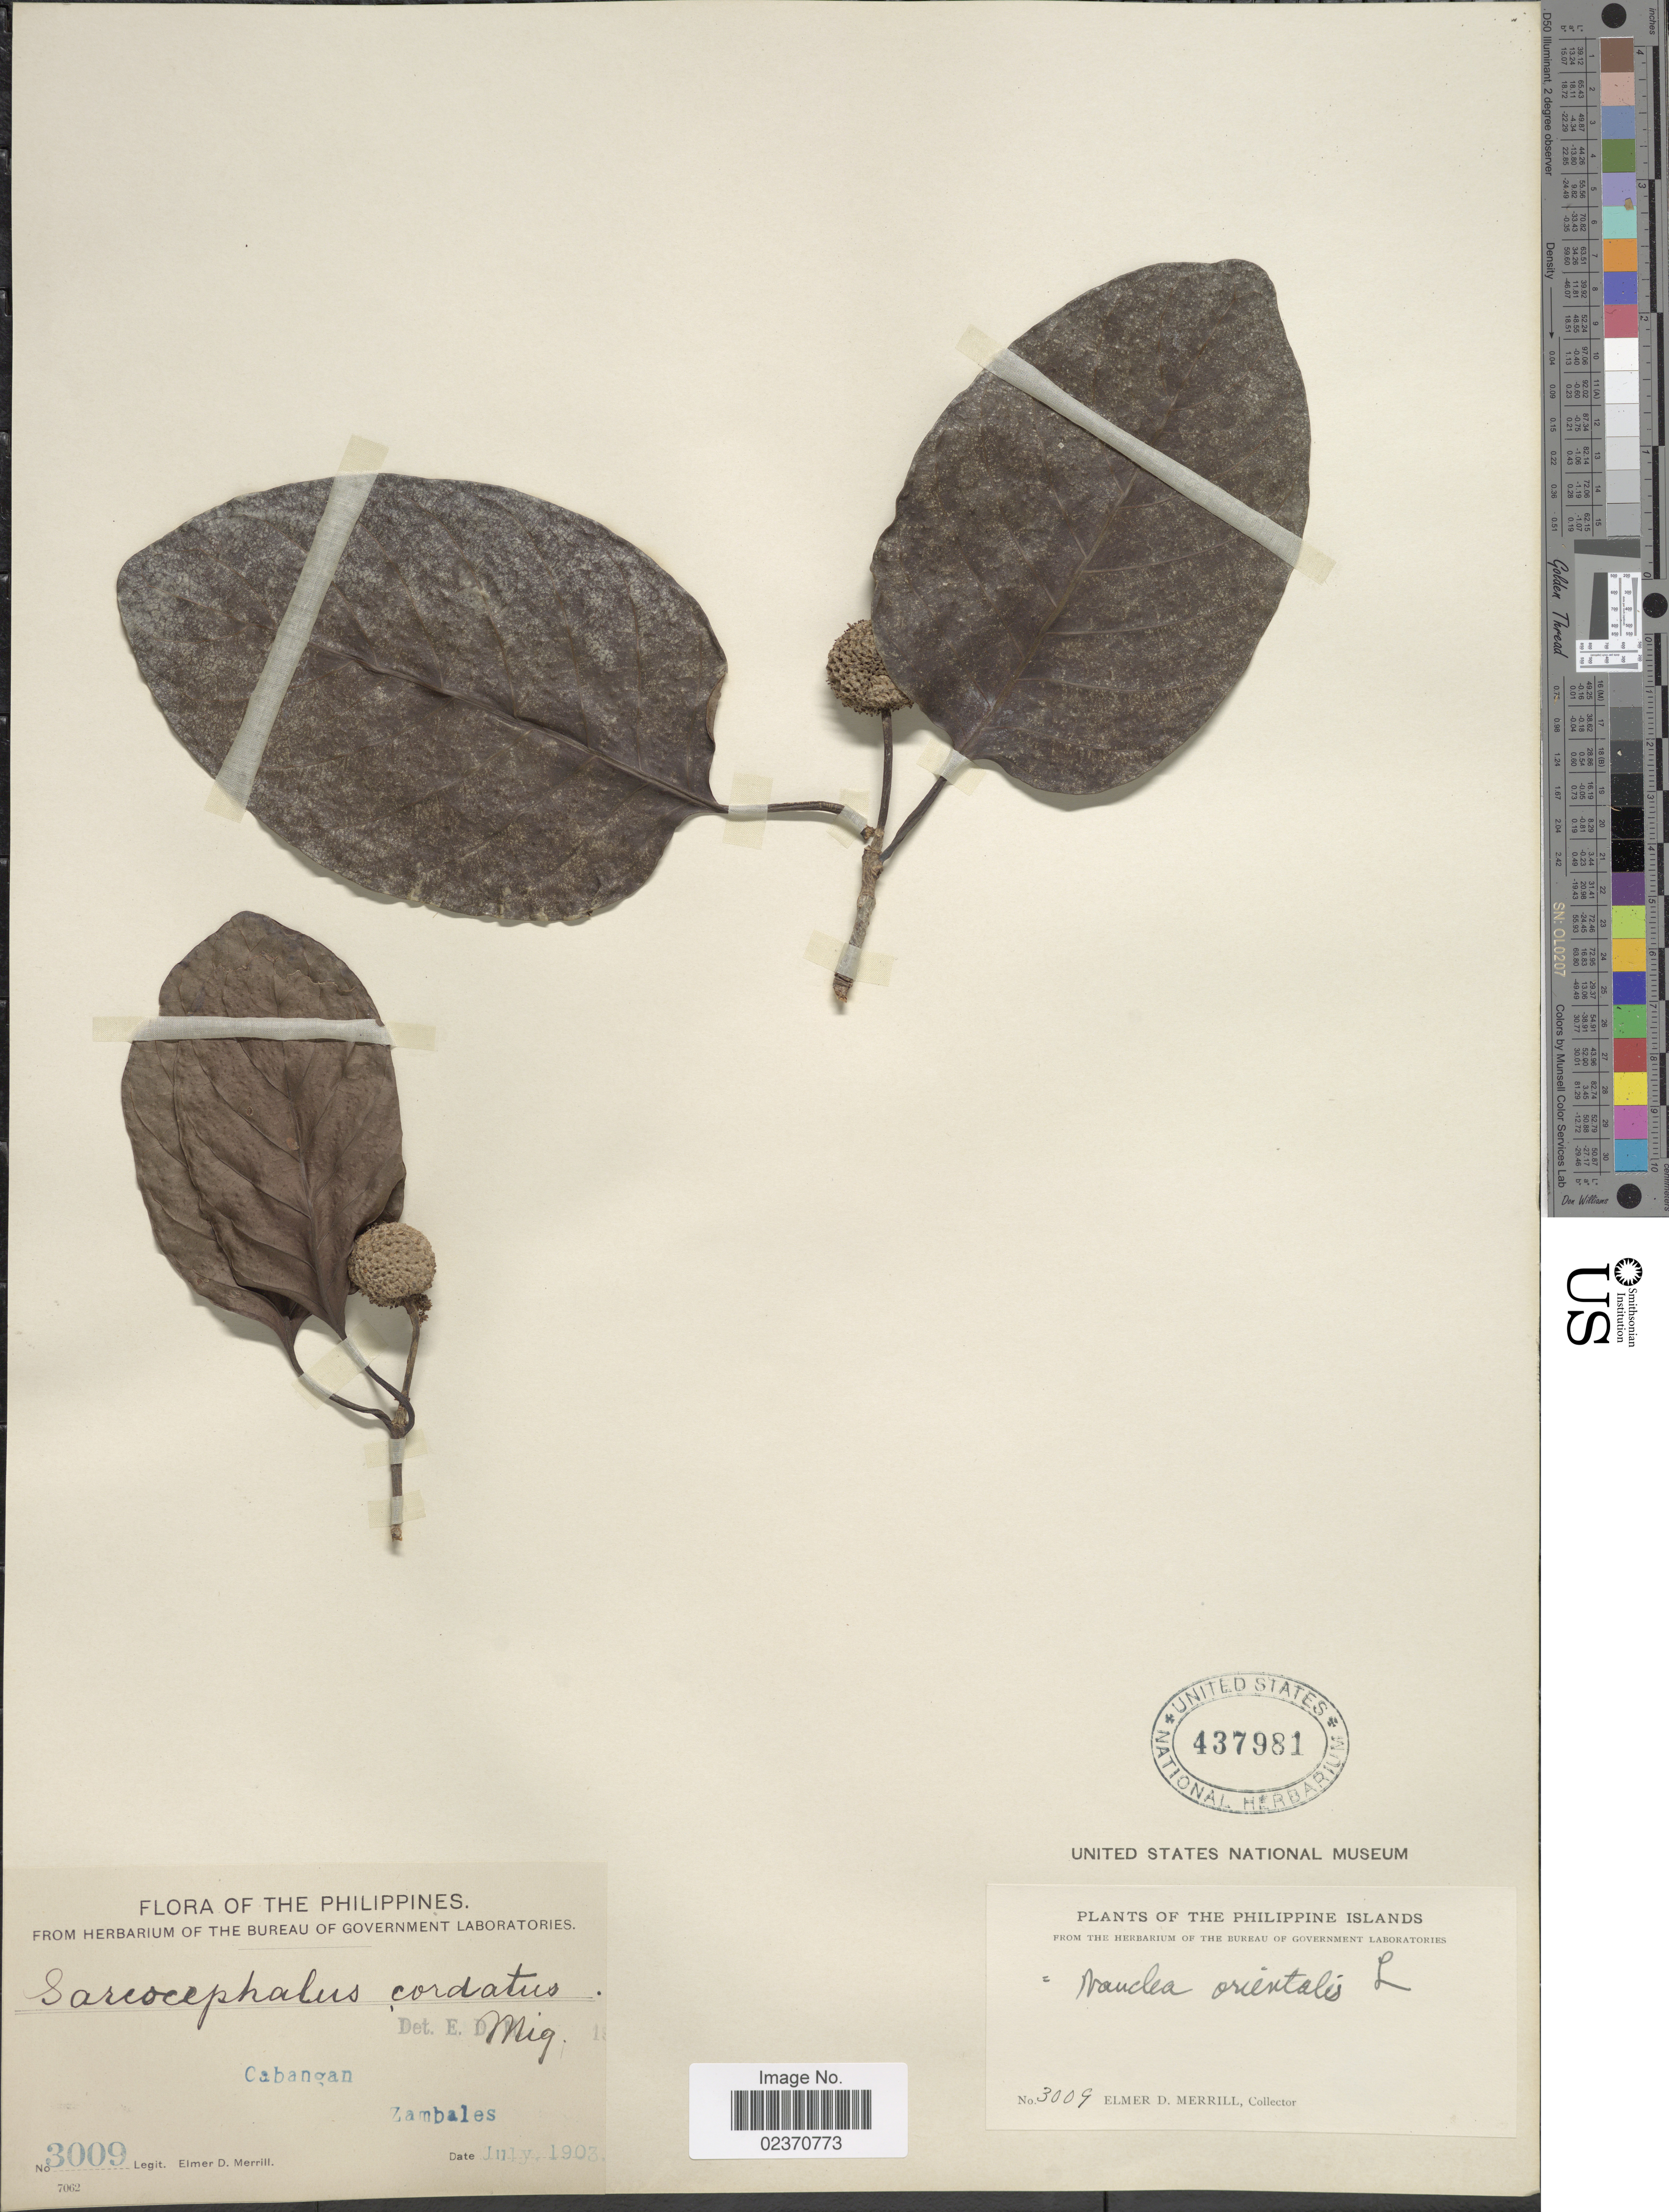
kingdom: Plantae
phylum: Tracheophyta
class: Magnoliopsida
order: Gentianales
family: Rubiaceae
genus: Nauclea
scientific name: Nauclea orientalis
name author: (L.) L.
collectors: E. D. Merrill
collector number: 3009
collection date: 1903-07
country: Philippines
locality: Cabangan, Zambales.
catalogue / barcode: US 437981